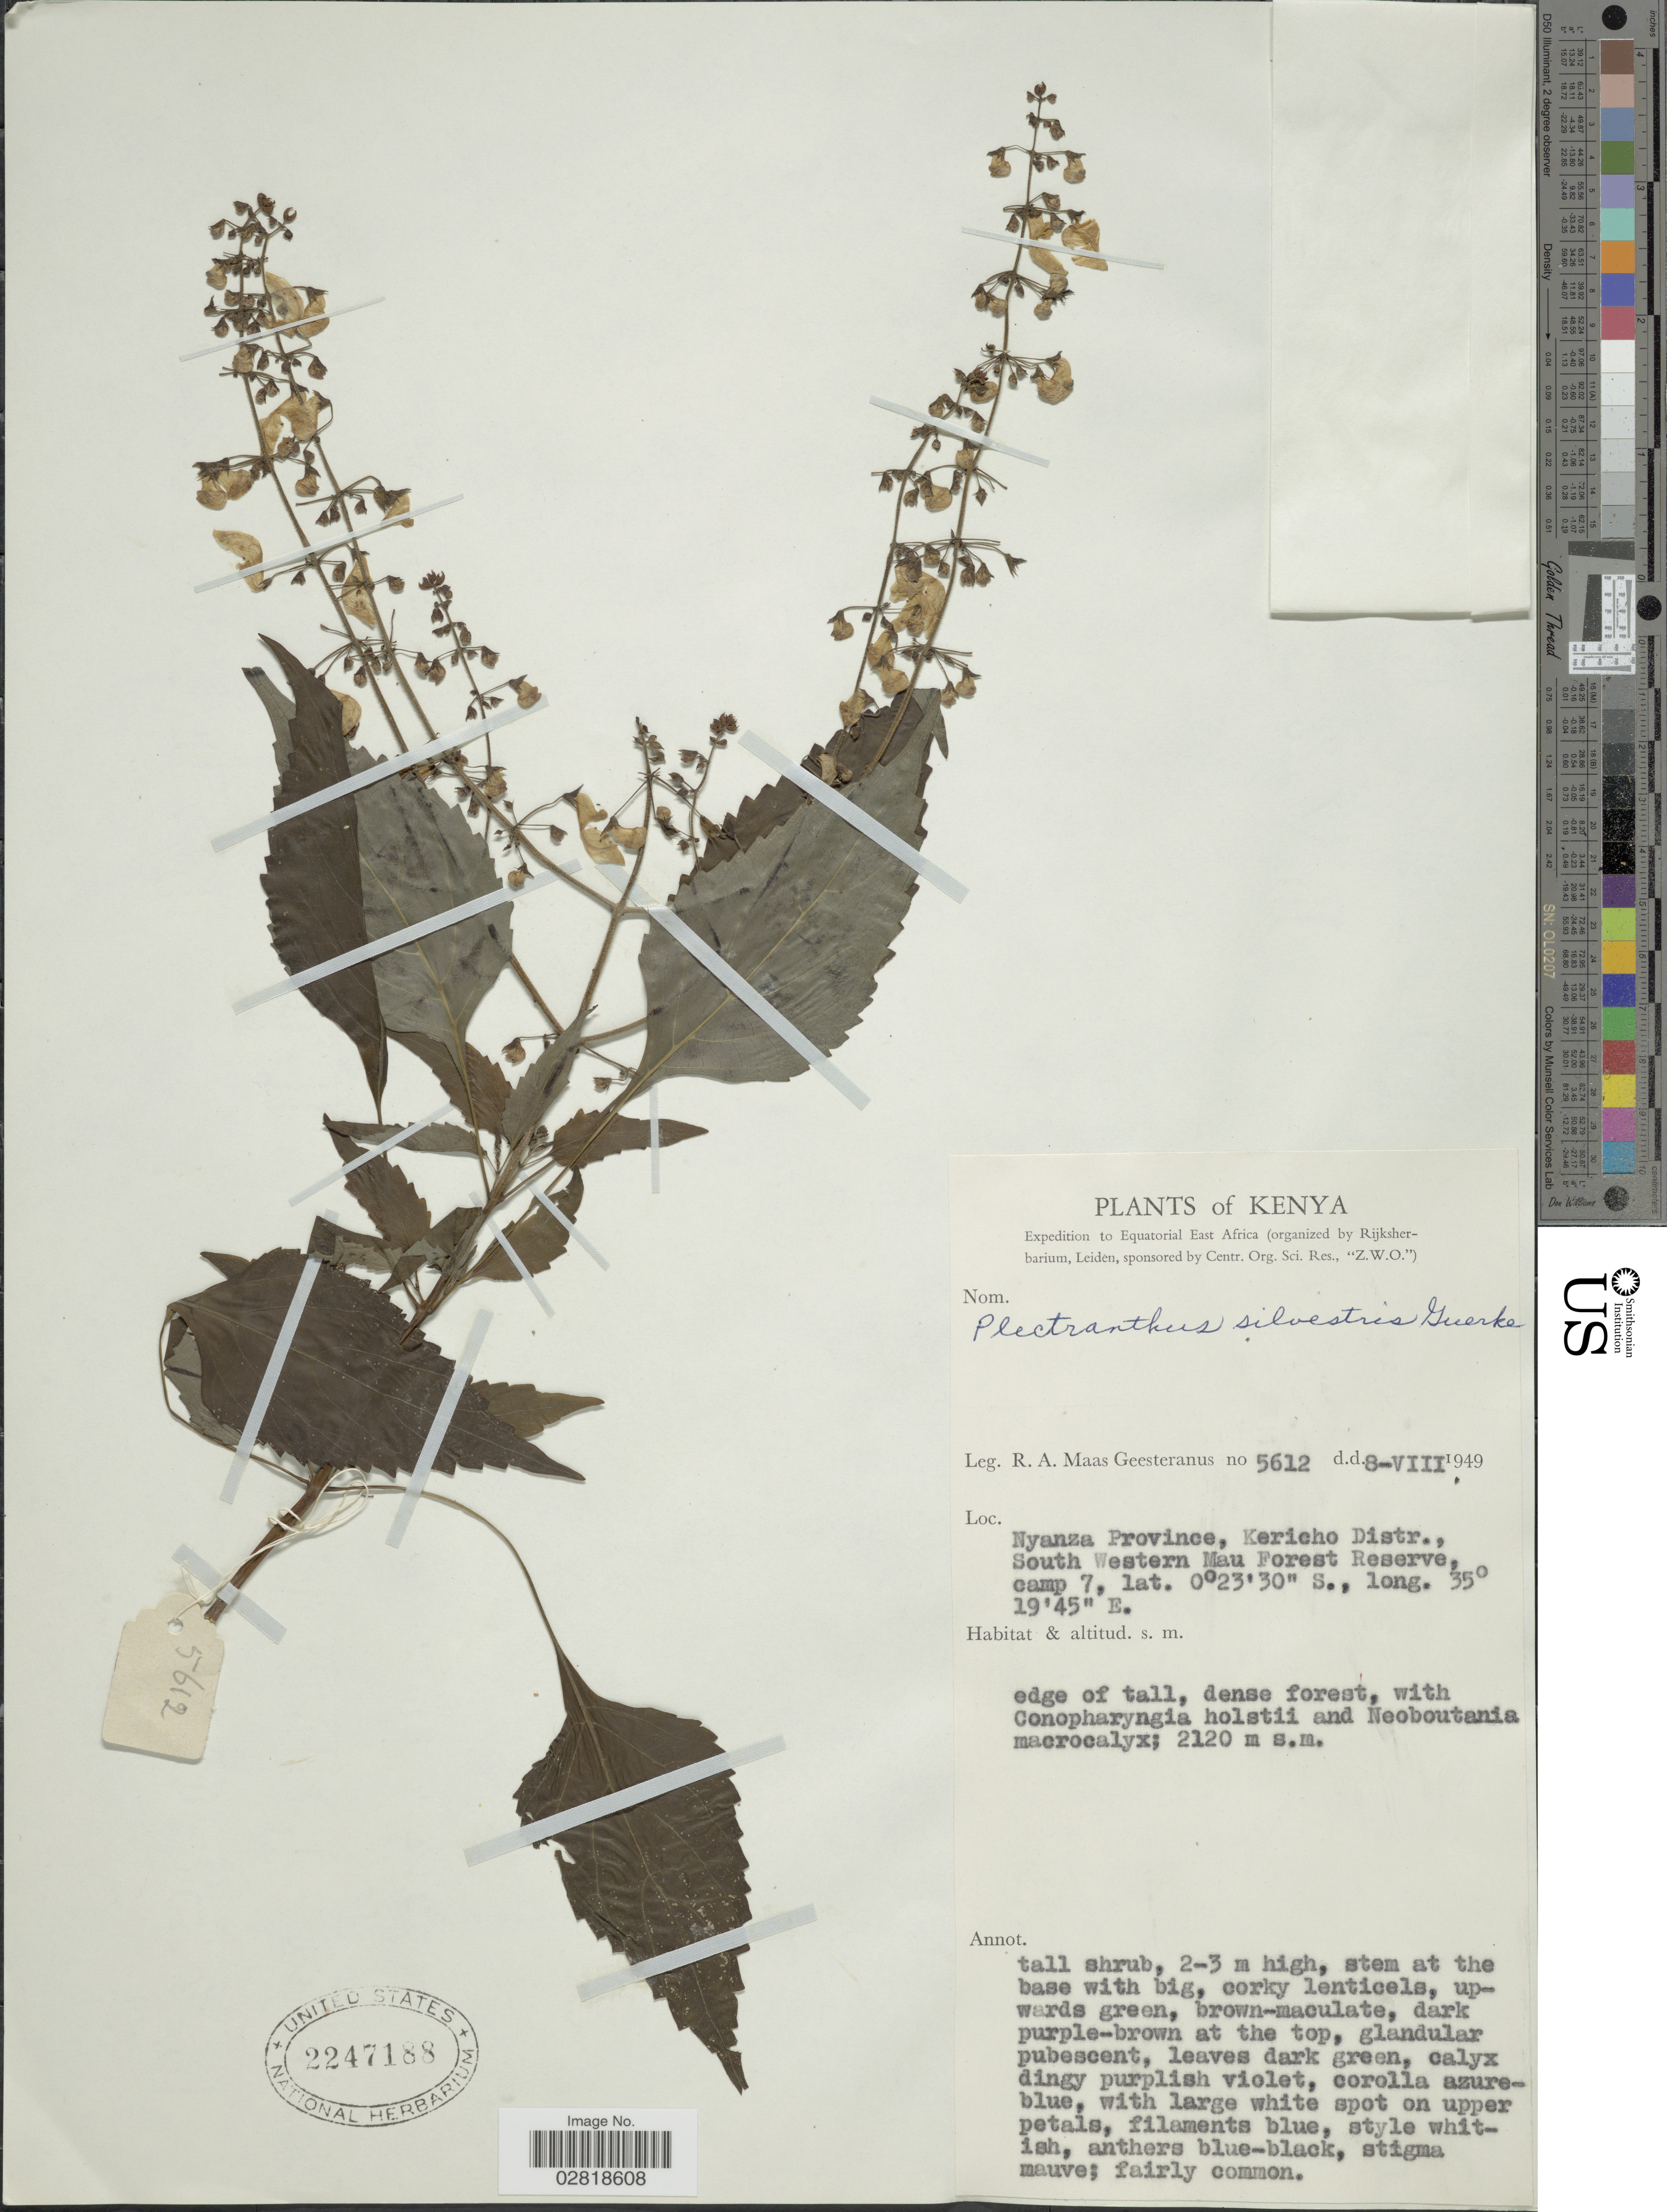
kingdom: Plantae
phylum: Tracheophyta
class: Magnoliopsida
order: Lamiales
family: Lamiaceae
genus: Plectranthus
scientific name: Plectranthus silvestris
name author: Gürke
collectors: R. A. Maas Geesteranus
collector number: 5612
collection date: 1949-08-08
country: Kenya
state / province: Kericho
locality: Nyanza Province, Kericho Distr., South Western Mau Forest Reserve, camp 7.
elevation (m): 2120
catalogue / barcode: US 2247188